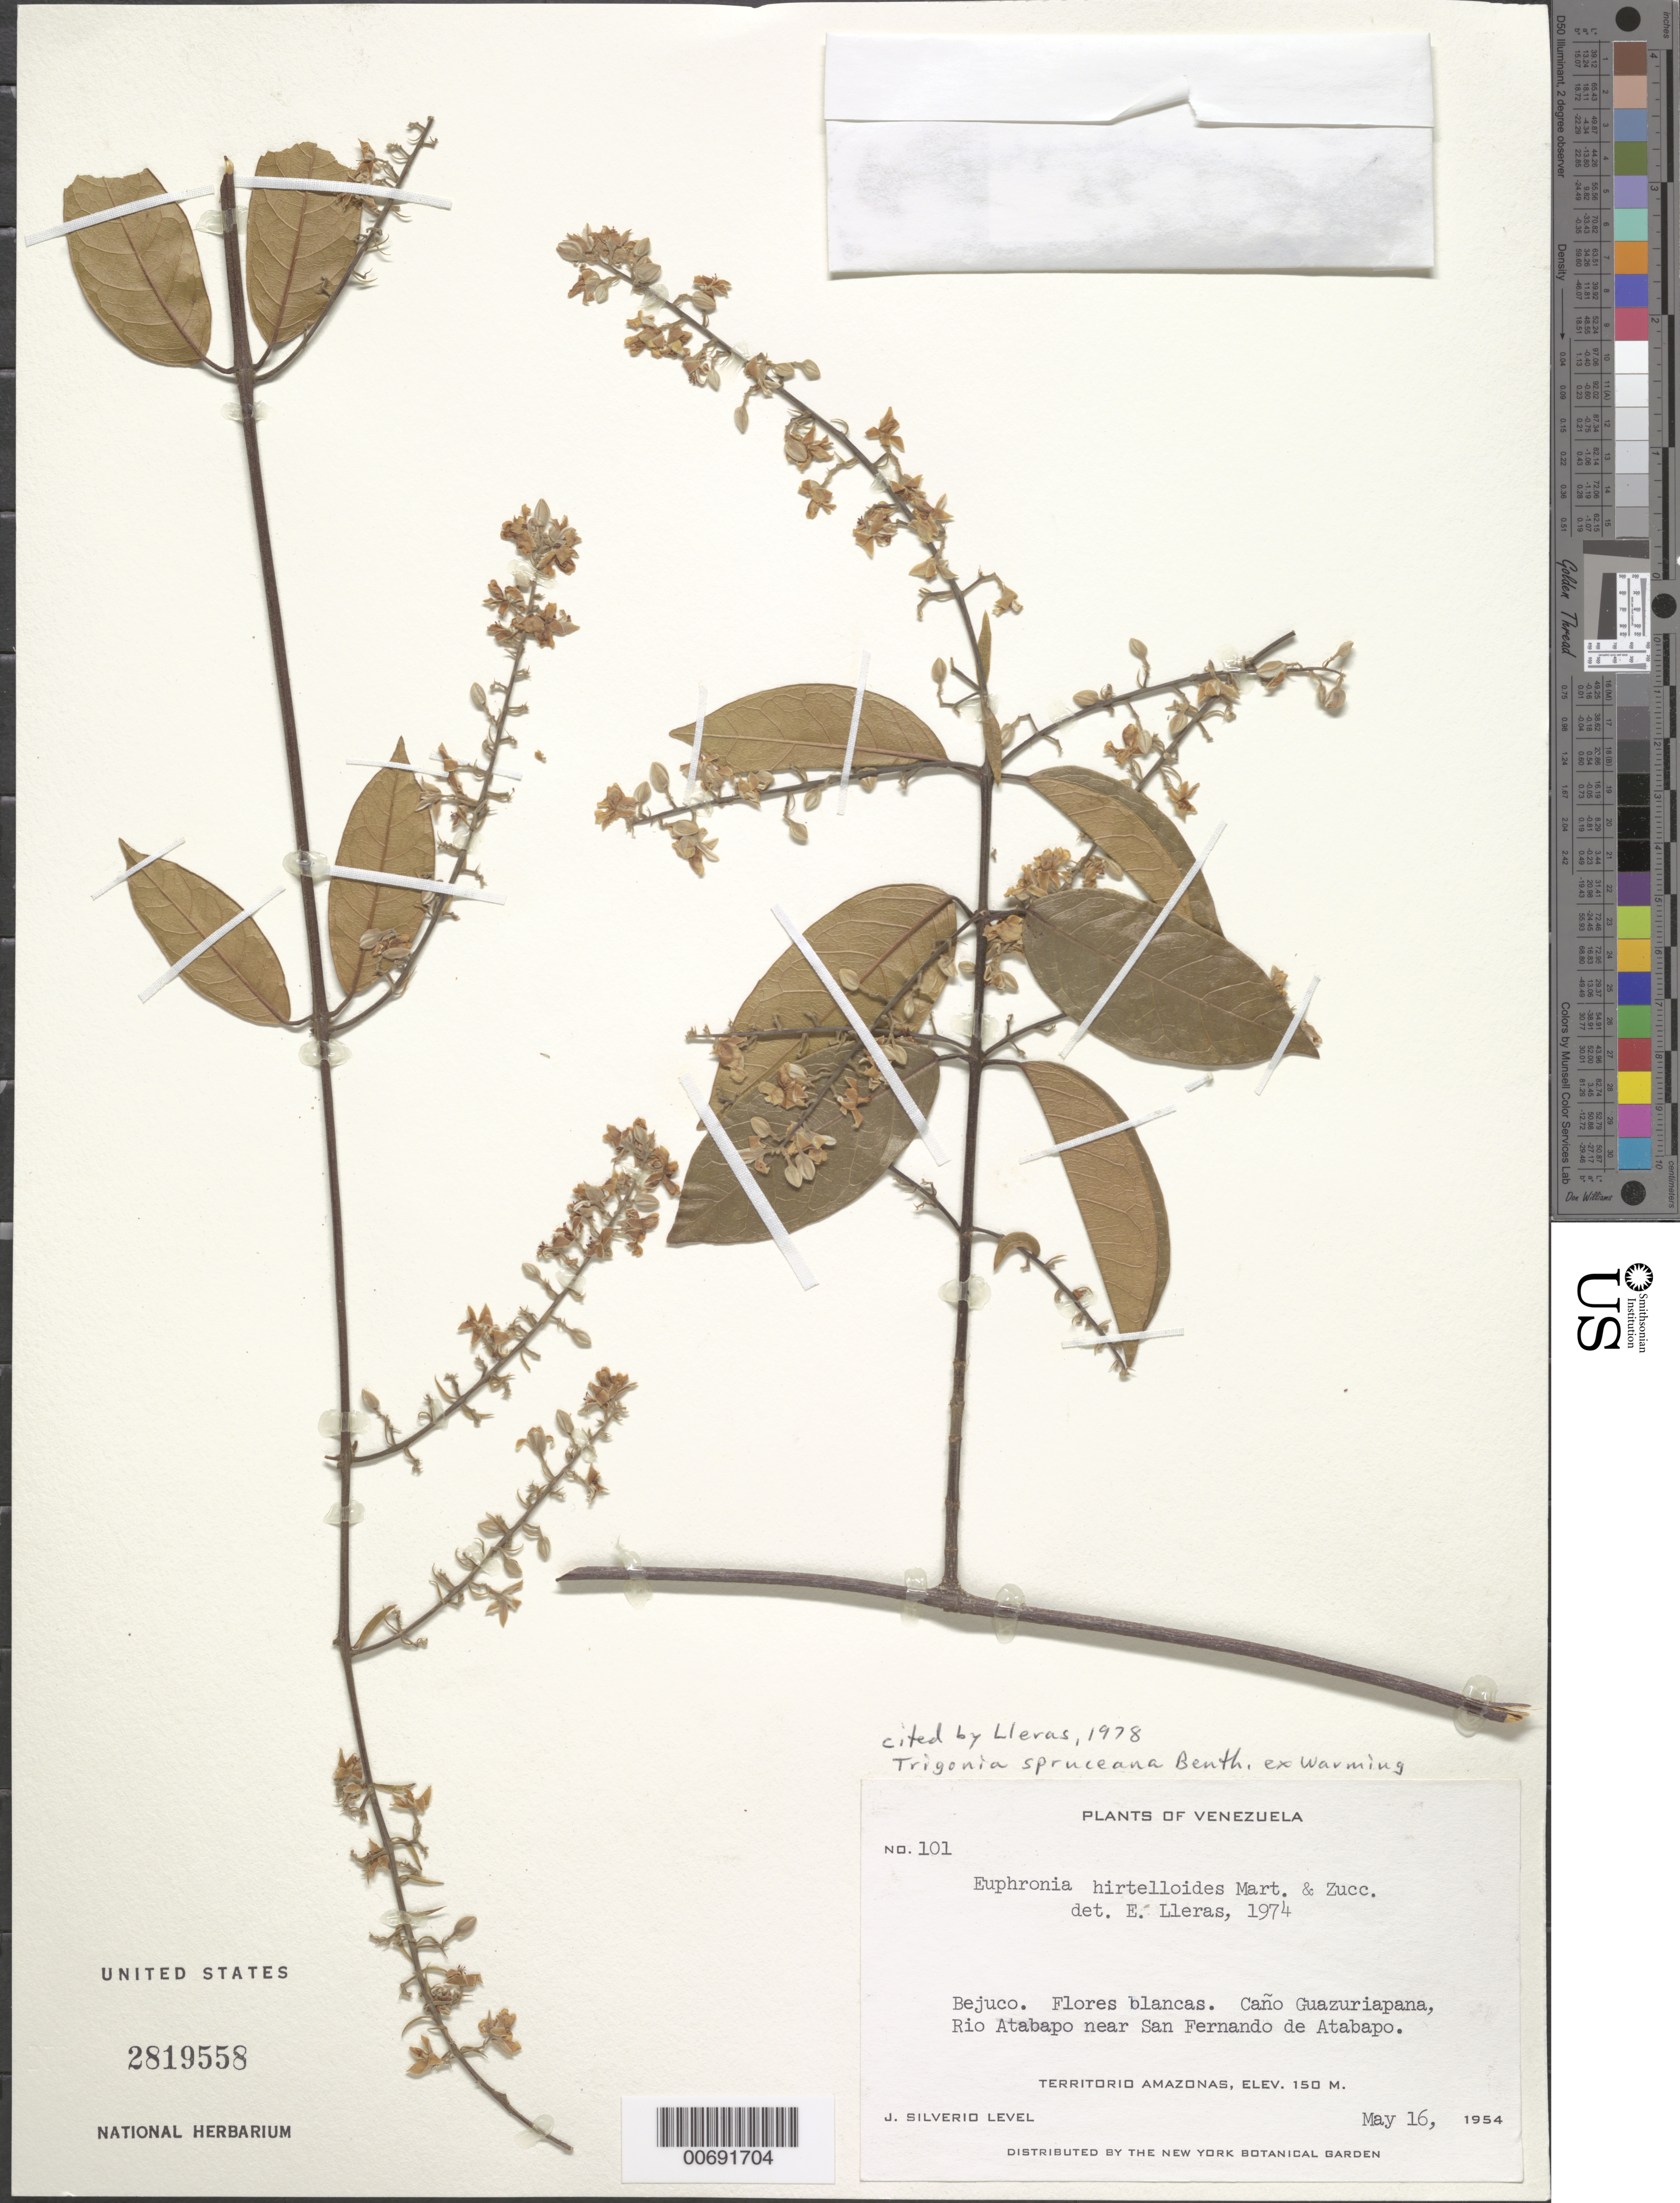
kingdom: Plantae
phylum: Tracheophyta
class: Magnoliopsida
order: Malpighiales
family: Trigoniaceae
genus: Trigonia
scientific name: Trigonia spruceana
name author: Benth. ex Warm.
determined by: Lleras, E.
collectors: J. Silverio L.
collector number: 101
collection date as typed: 16-May-54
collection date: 1954-05-16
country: Venezuela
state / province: Amazonas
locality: Caño Guazuriapana, Río Atabapo, near San Fernando de Atabapo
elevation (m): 150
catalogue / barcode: US 2819558